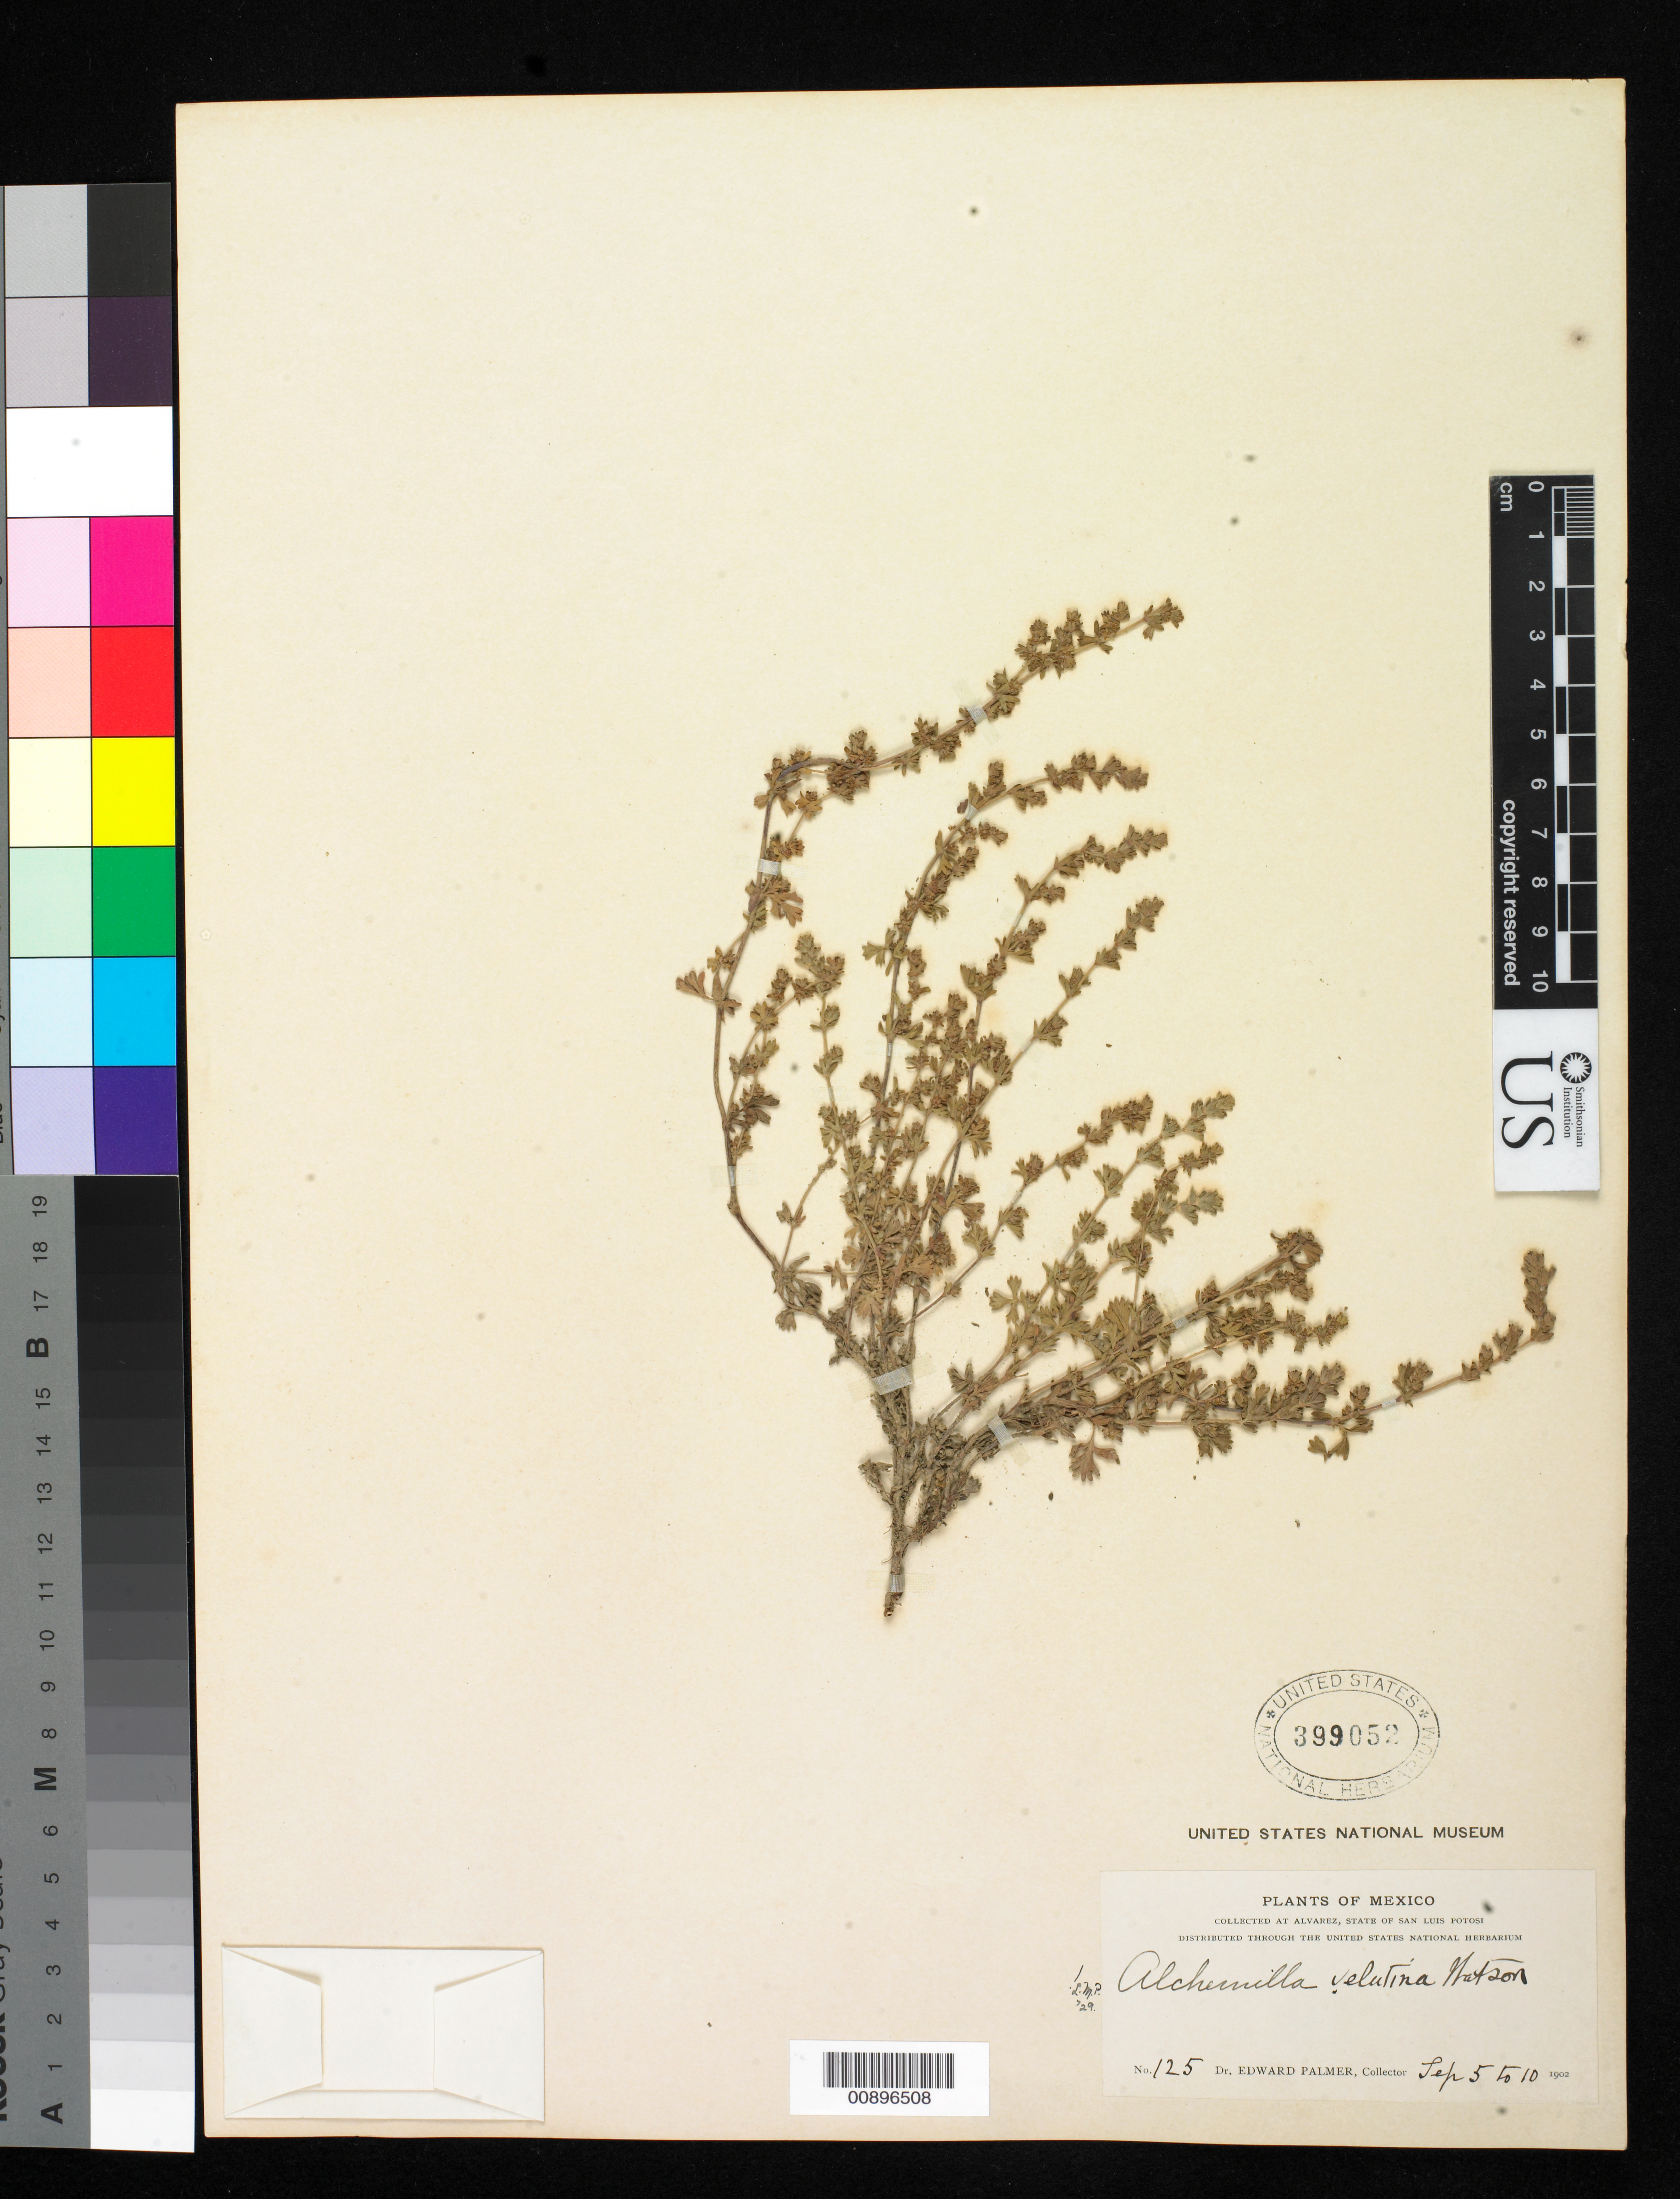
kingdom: Plantae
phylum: Tracheophyta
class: Magnoliopsida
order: Rosales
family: Rosaceae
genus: Lachemilla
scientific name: Lachemilla velutina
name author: (S. Watson) Rydb.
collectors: E. Palmer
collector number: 125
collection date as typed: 05 Sep 1902 to 10 Sep 1902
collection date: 1902-09-05/1902-09-10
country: Mexico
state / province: San Luis Potosí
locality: Alvarez, San Luis Potosí.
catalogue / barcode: US 399052